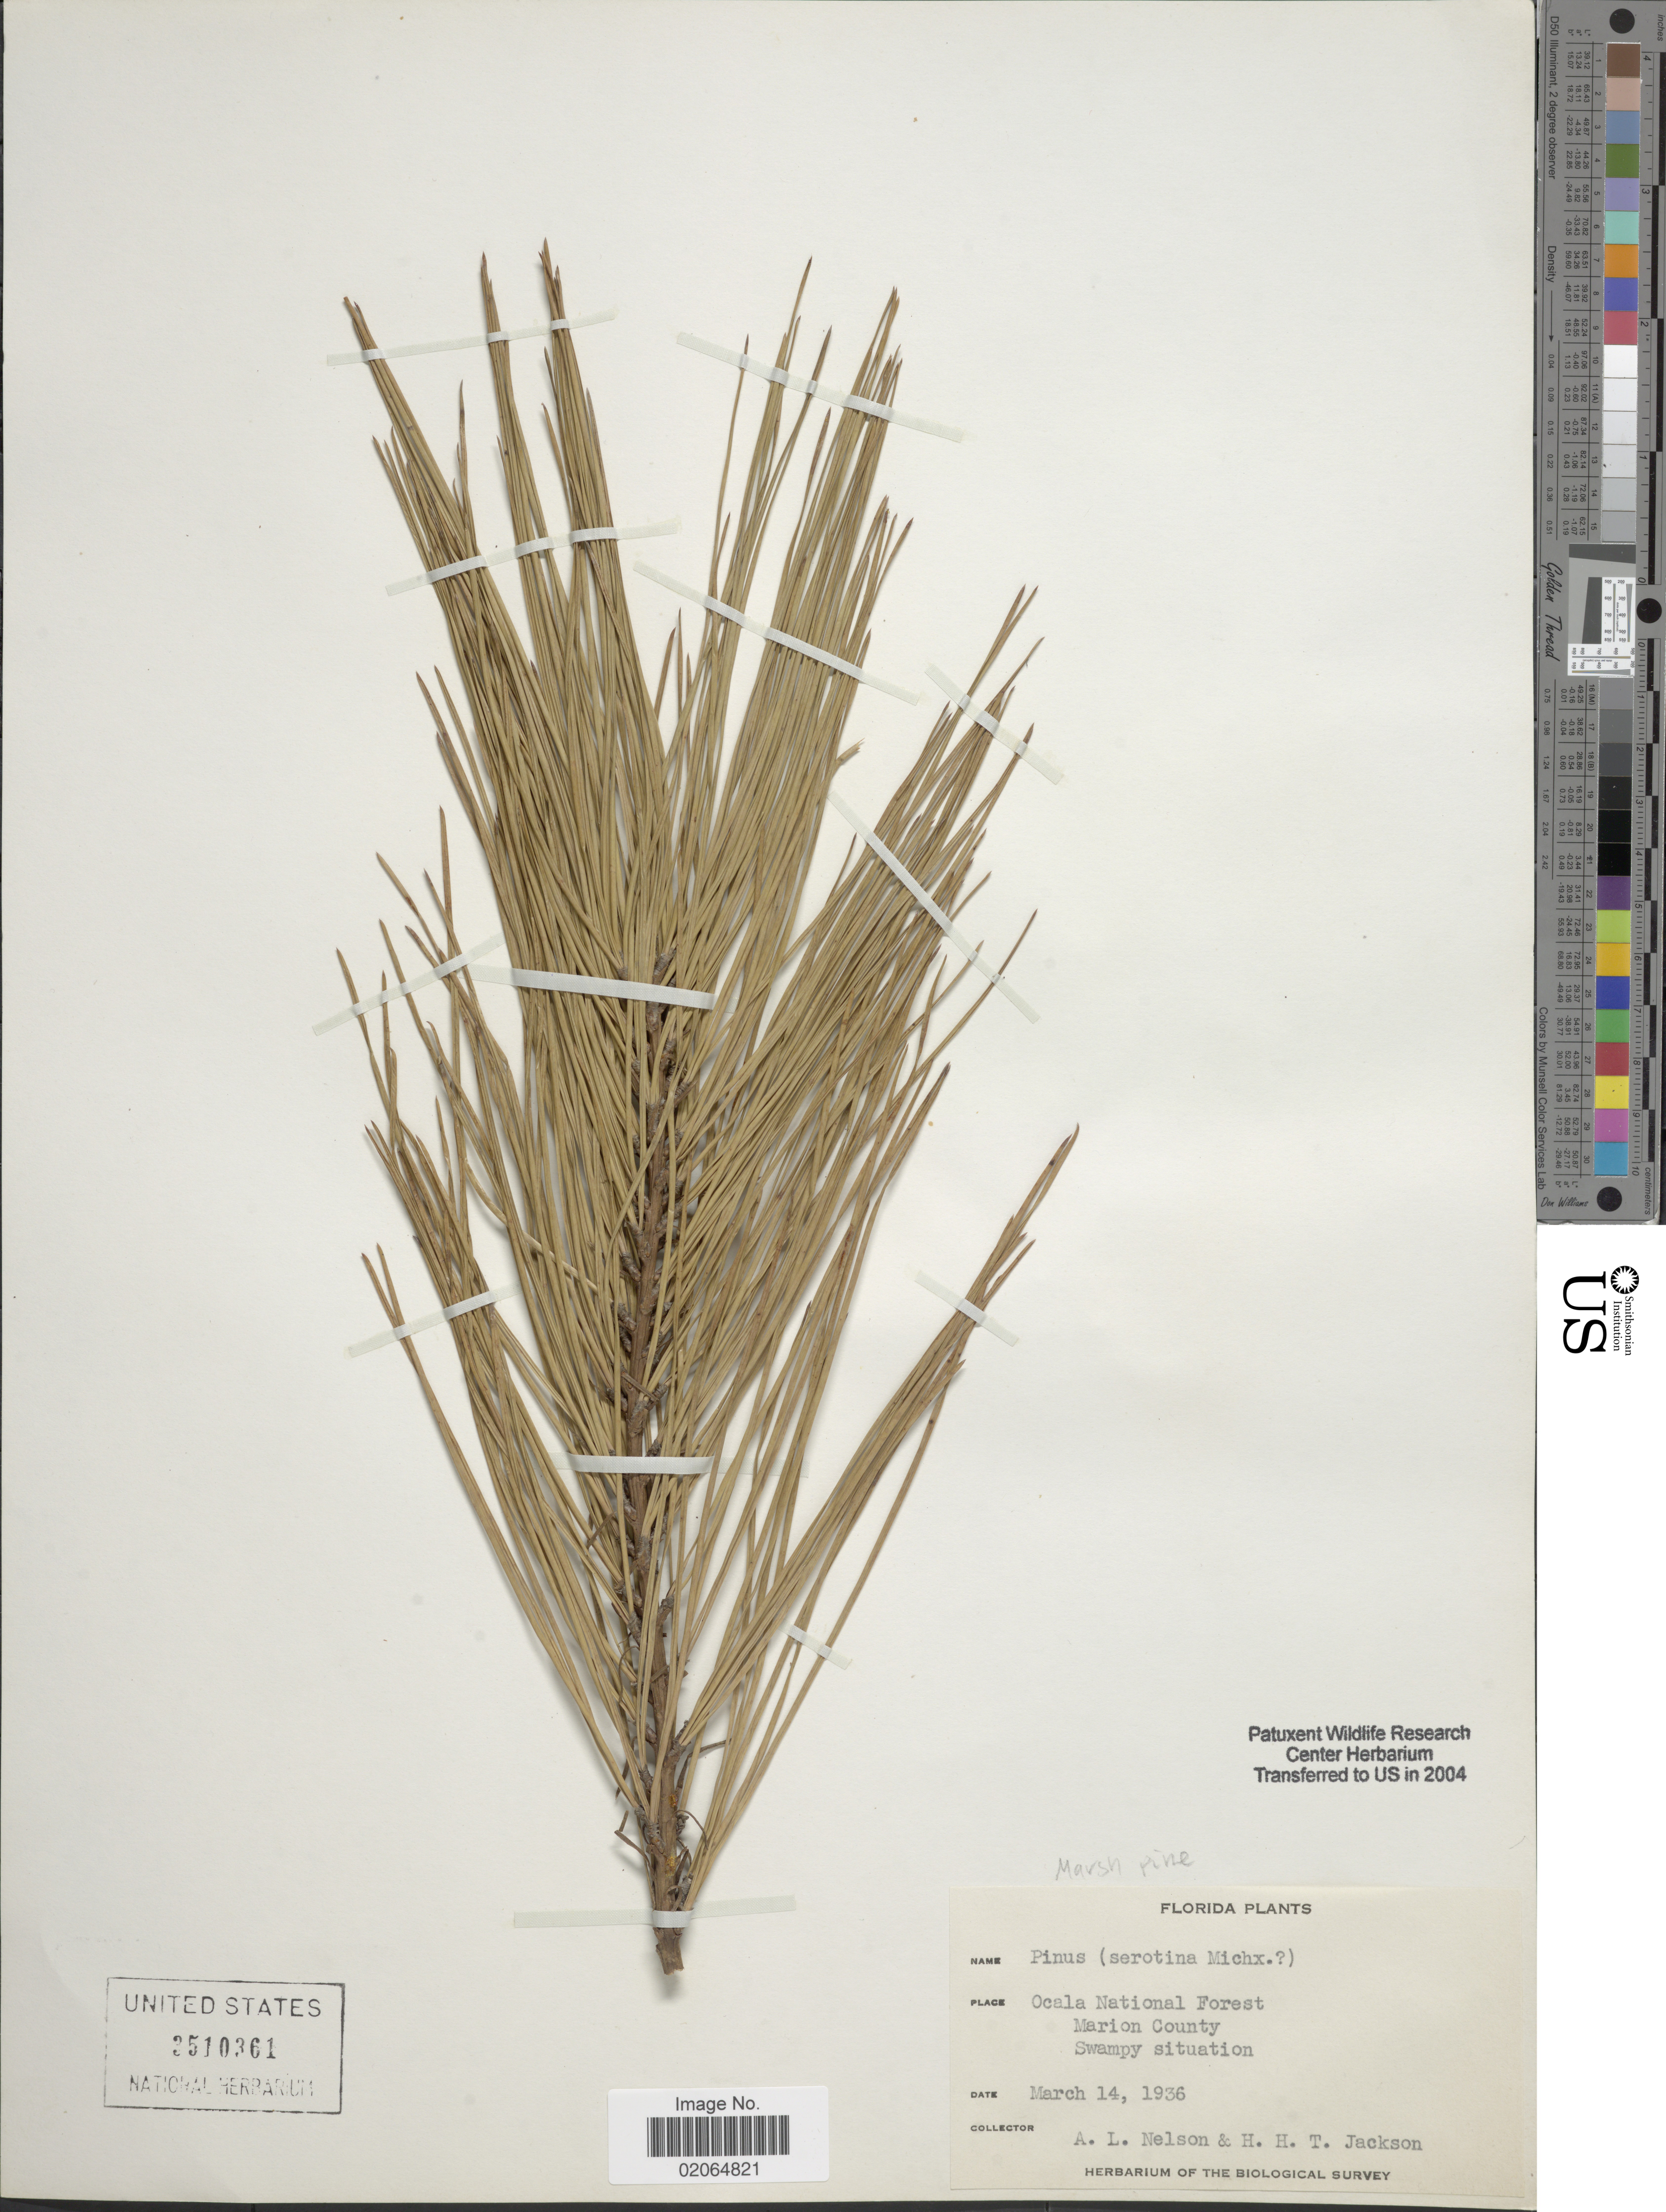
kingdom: Plantae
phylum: Tracheophyta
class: Pinopsida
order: Pinales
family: Pinaceae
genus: Pinus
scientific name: Pinus serotina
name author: Michx.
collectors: A. L. Nelson & H. Jackson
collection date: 1936-03-14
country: United States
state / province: Florida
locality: Ocala National Forest, Marion County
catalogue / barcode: US 3510361